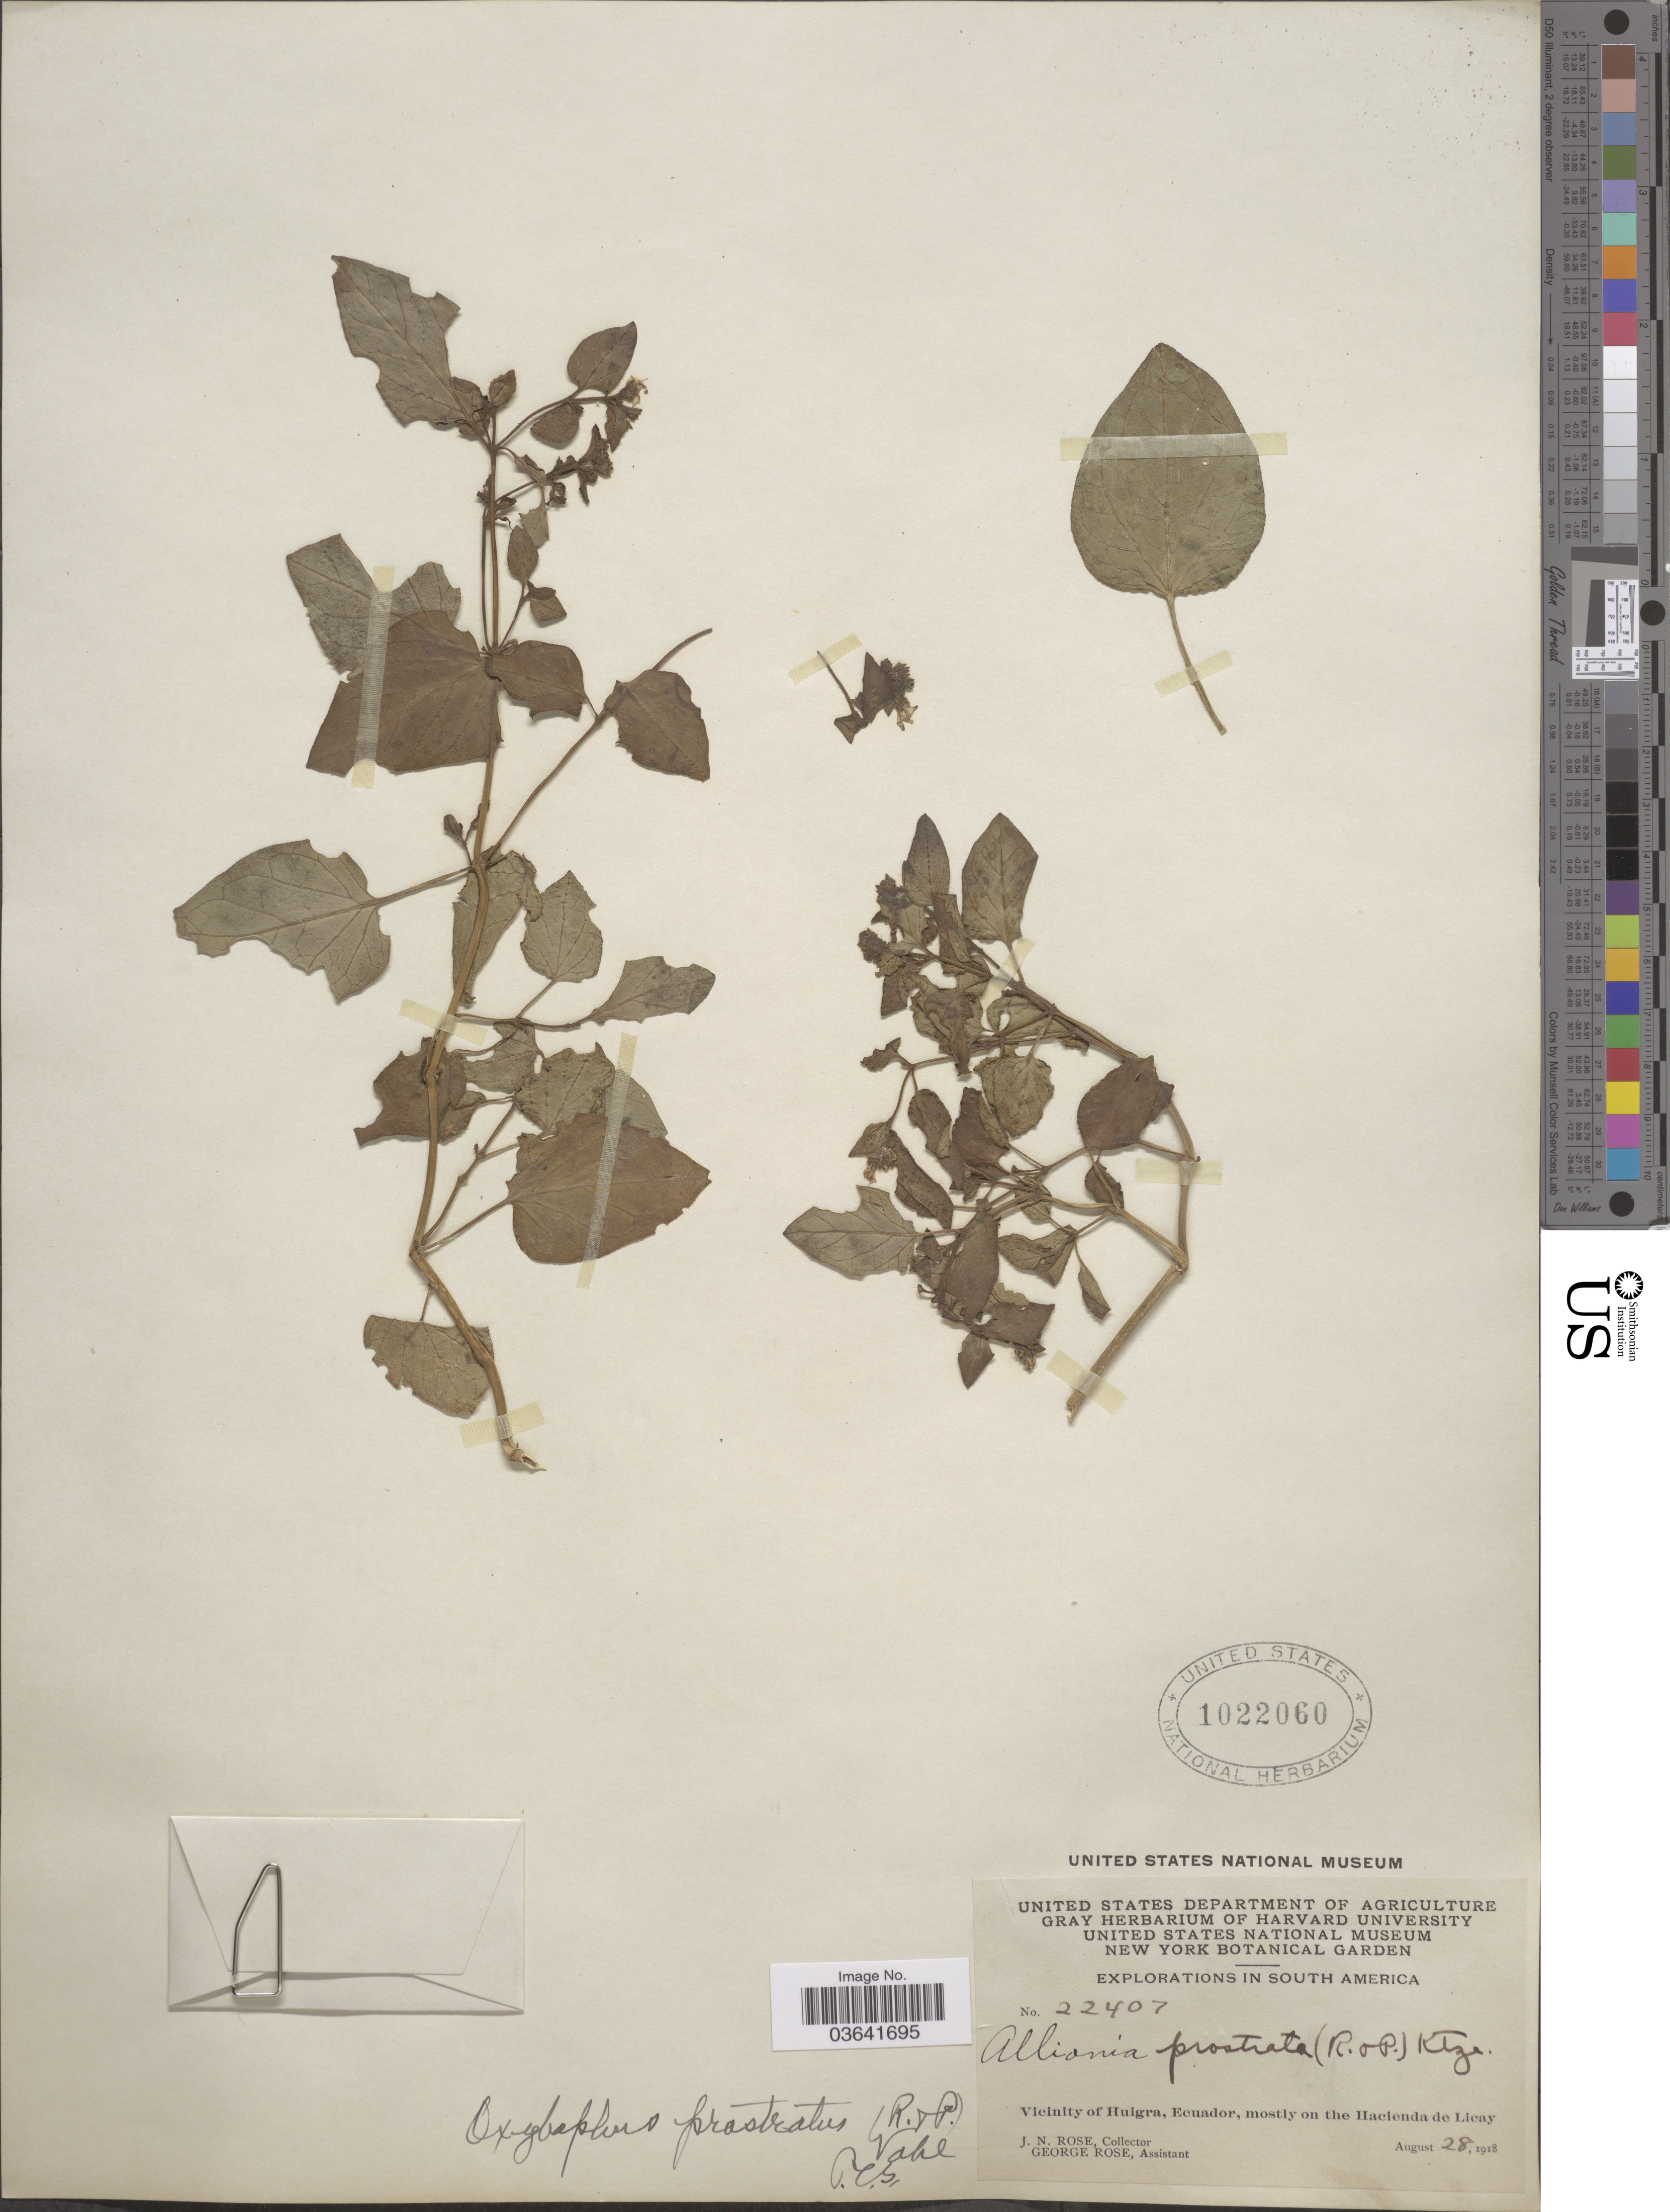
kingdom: Plantae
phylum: Tracheophyta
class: Magnoliopsida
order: Caryophyllales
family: Nyctaginaceae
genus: Mirabilis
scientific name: Mirabilis prostrata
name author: (Ruiz & Pav.) Heimerl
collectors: J. N. Rose & G. Rose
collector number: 22407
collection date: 1918-08-28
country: Ecuador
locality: Vicinity of Huigra, mostly on the Hacienda de Licay.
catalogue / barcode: US 1022060